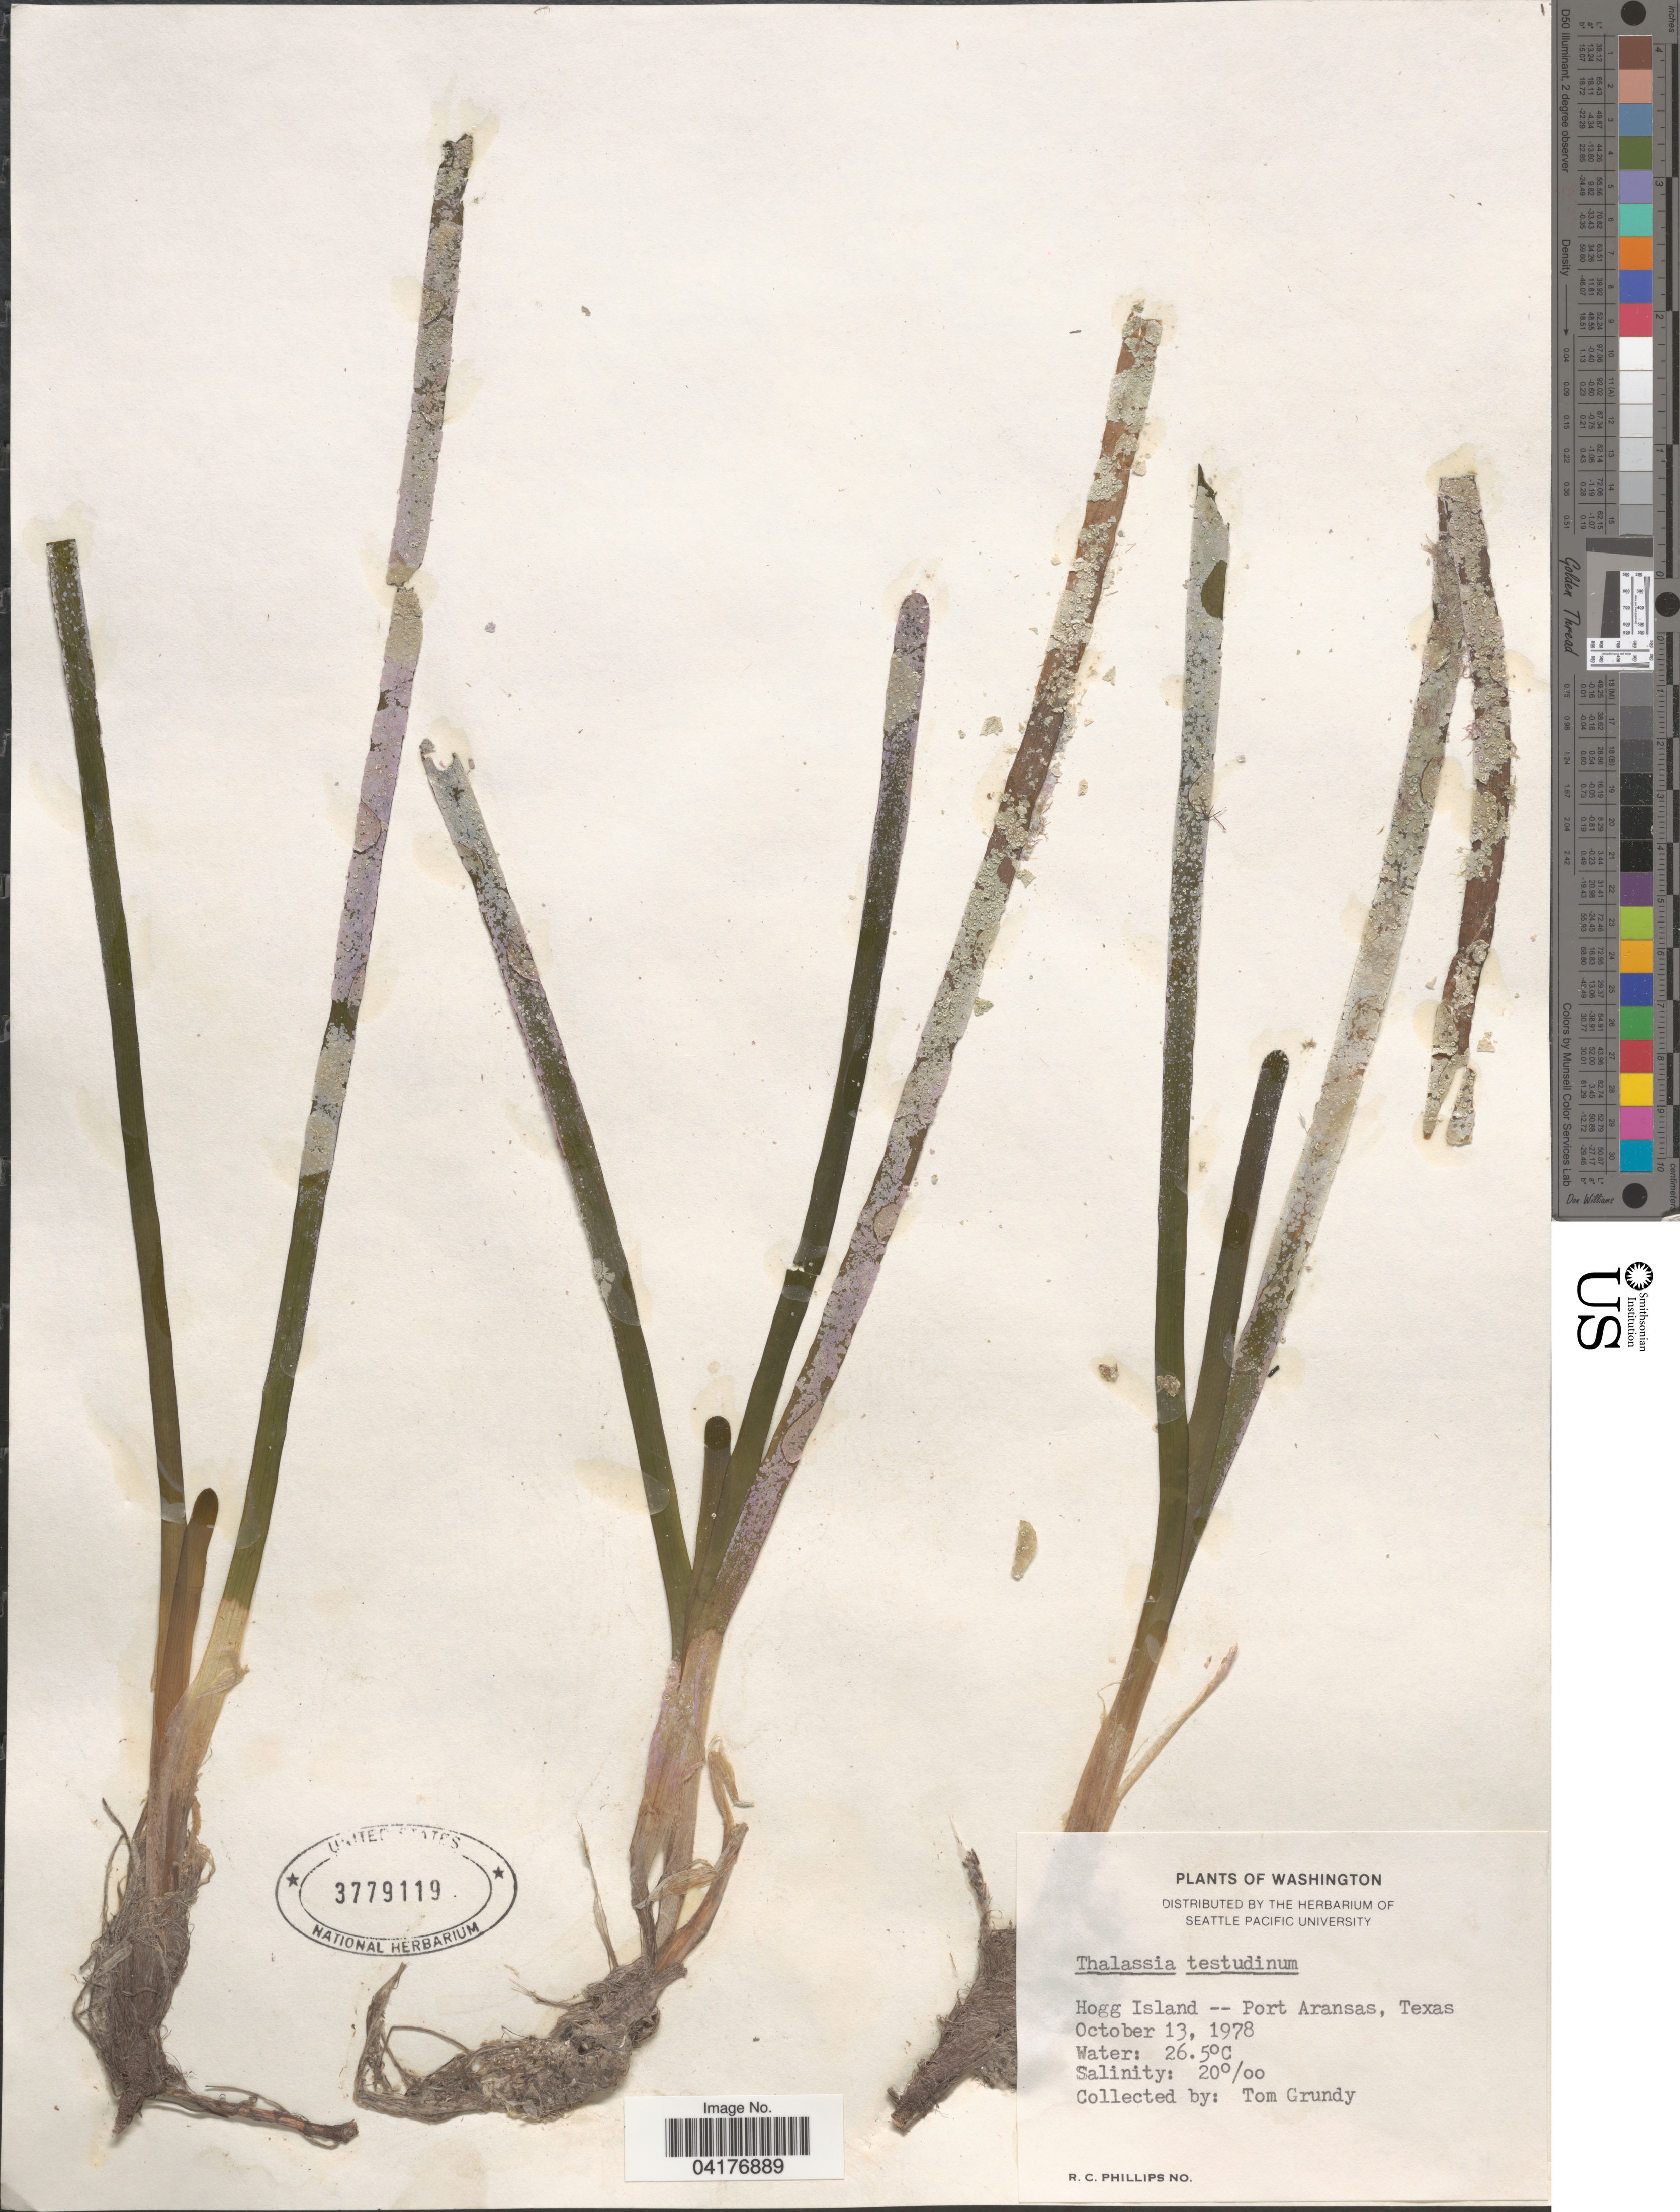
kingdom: Plantae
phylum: Tracheophyta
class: Liliopsida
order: Alismatales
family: Hydrocharitaceae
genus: Thalassia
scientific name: Thalassia testudinum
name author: Banks & Sol. ex K.D. Koenig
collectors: T. Grundy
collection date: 1978-10-13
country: United States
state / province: Texas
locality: Hogg Island -- Port Aransas.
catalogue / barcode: US 3779119